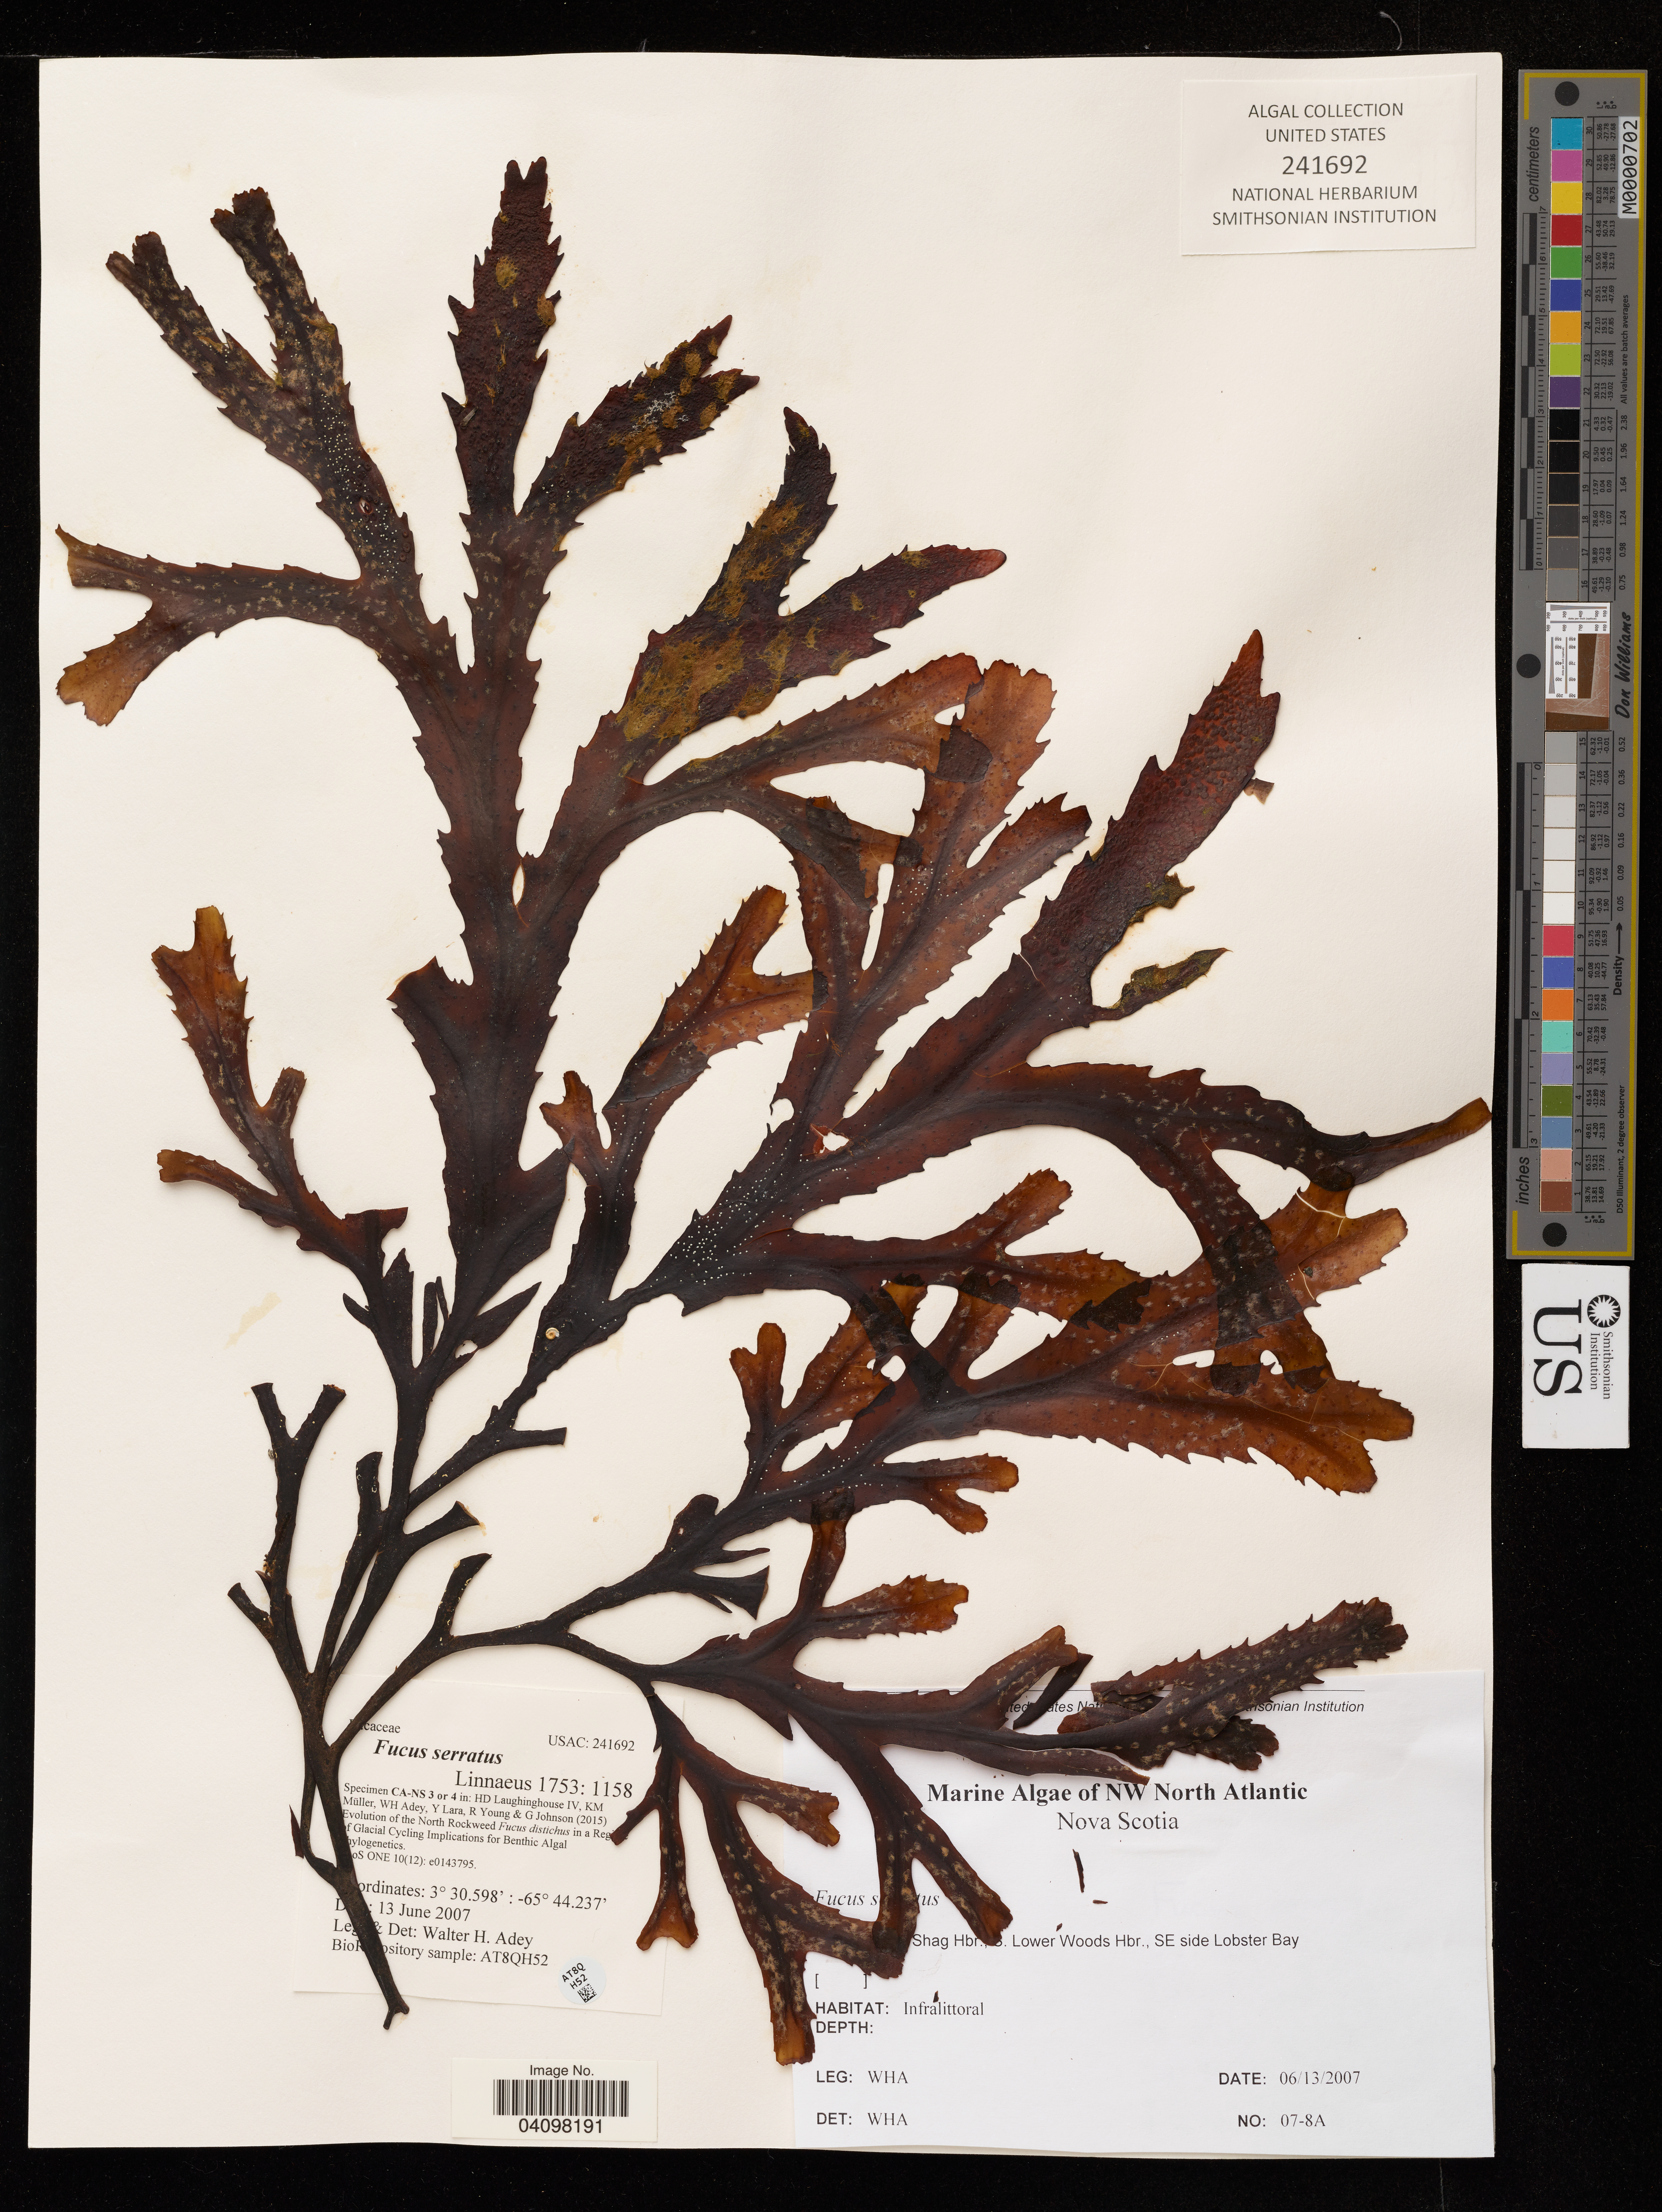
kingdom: Chromista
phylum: Ochrophyta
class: Phaeophyceae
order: Fucales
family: Fucaceae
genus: Fucus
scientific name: Fucus serratus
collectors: W. H. Adey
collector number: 07-8A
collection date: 2007-06-13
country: Canada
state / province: Nova Scotia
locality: NW North Atlantic. Shag Hbr. !. Lower Woods Hbr., SE side Lobster Bay.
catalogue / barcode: US 241692